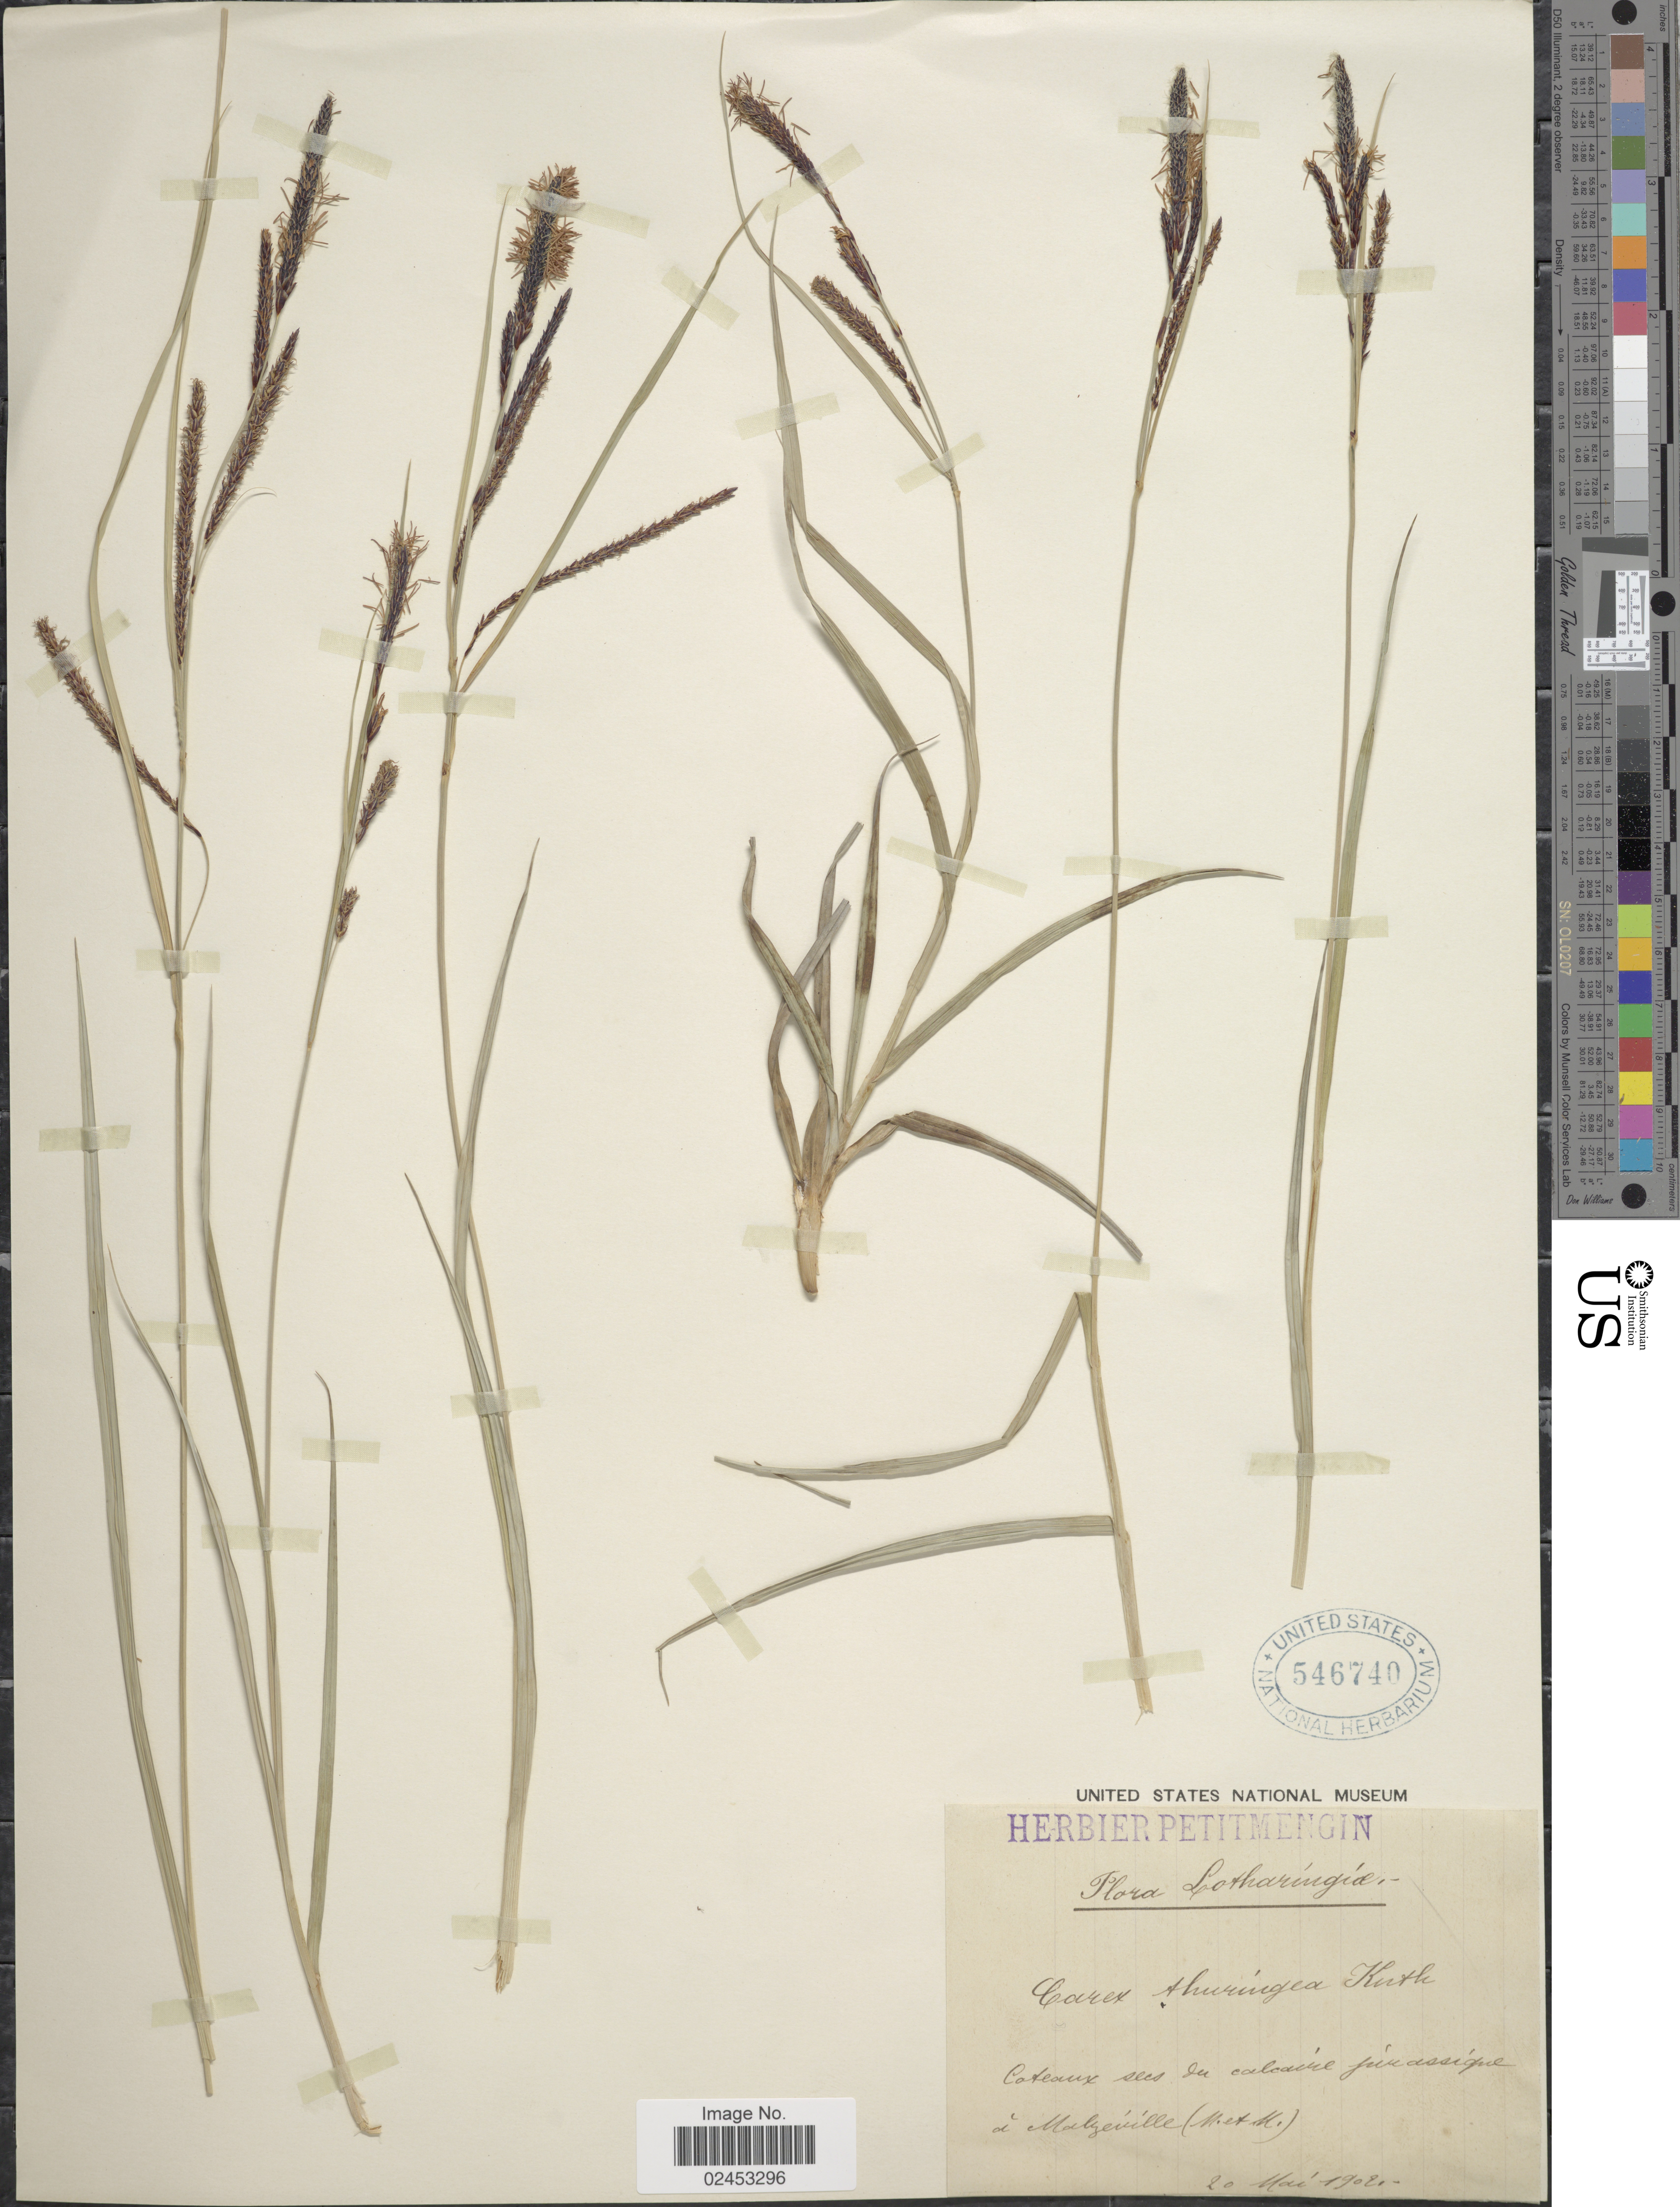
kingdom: Plantae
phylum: Tracheophyta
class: Liliopsida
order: Poales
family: Cyperaceae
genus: Carex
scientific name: Carex flacca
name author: Schreb.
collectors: ex herb. Petitmengin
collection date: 1902-05-20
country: France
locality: Lotharingiae, Coteaux secs du calcaire jurassique a Malzeville (M. et M.).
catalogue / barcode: US 546740